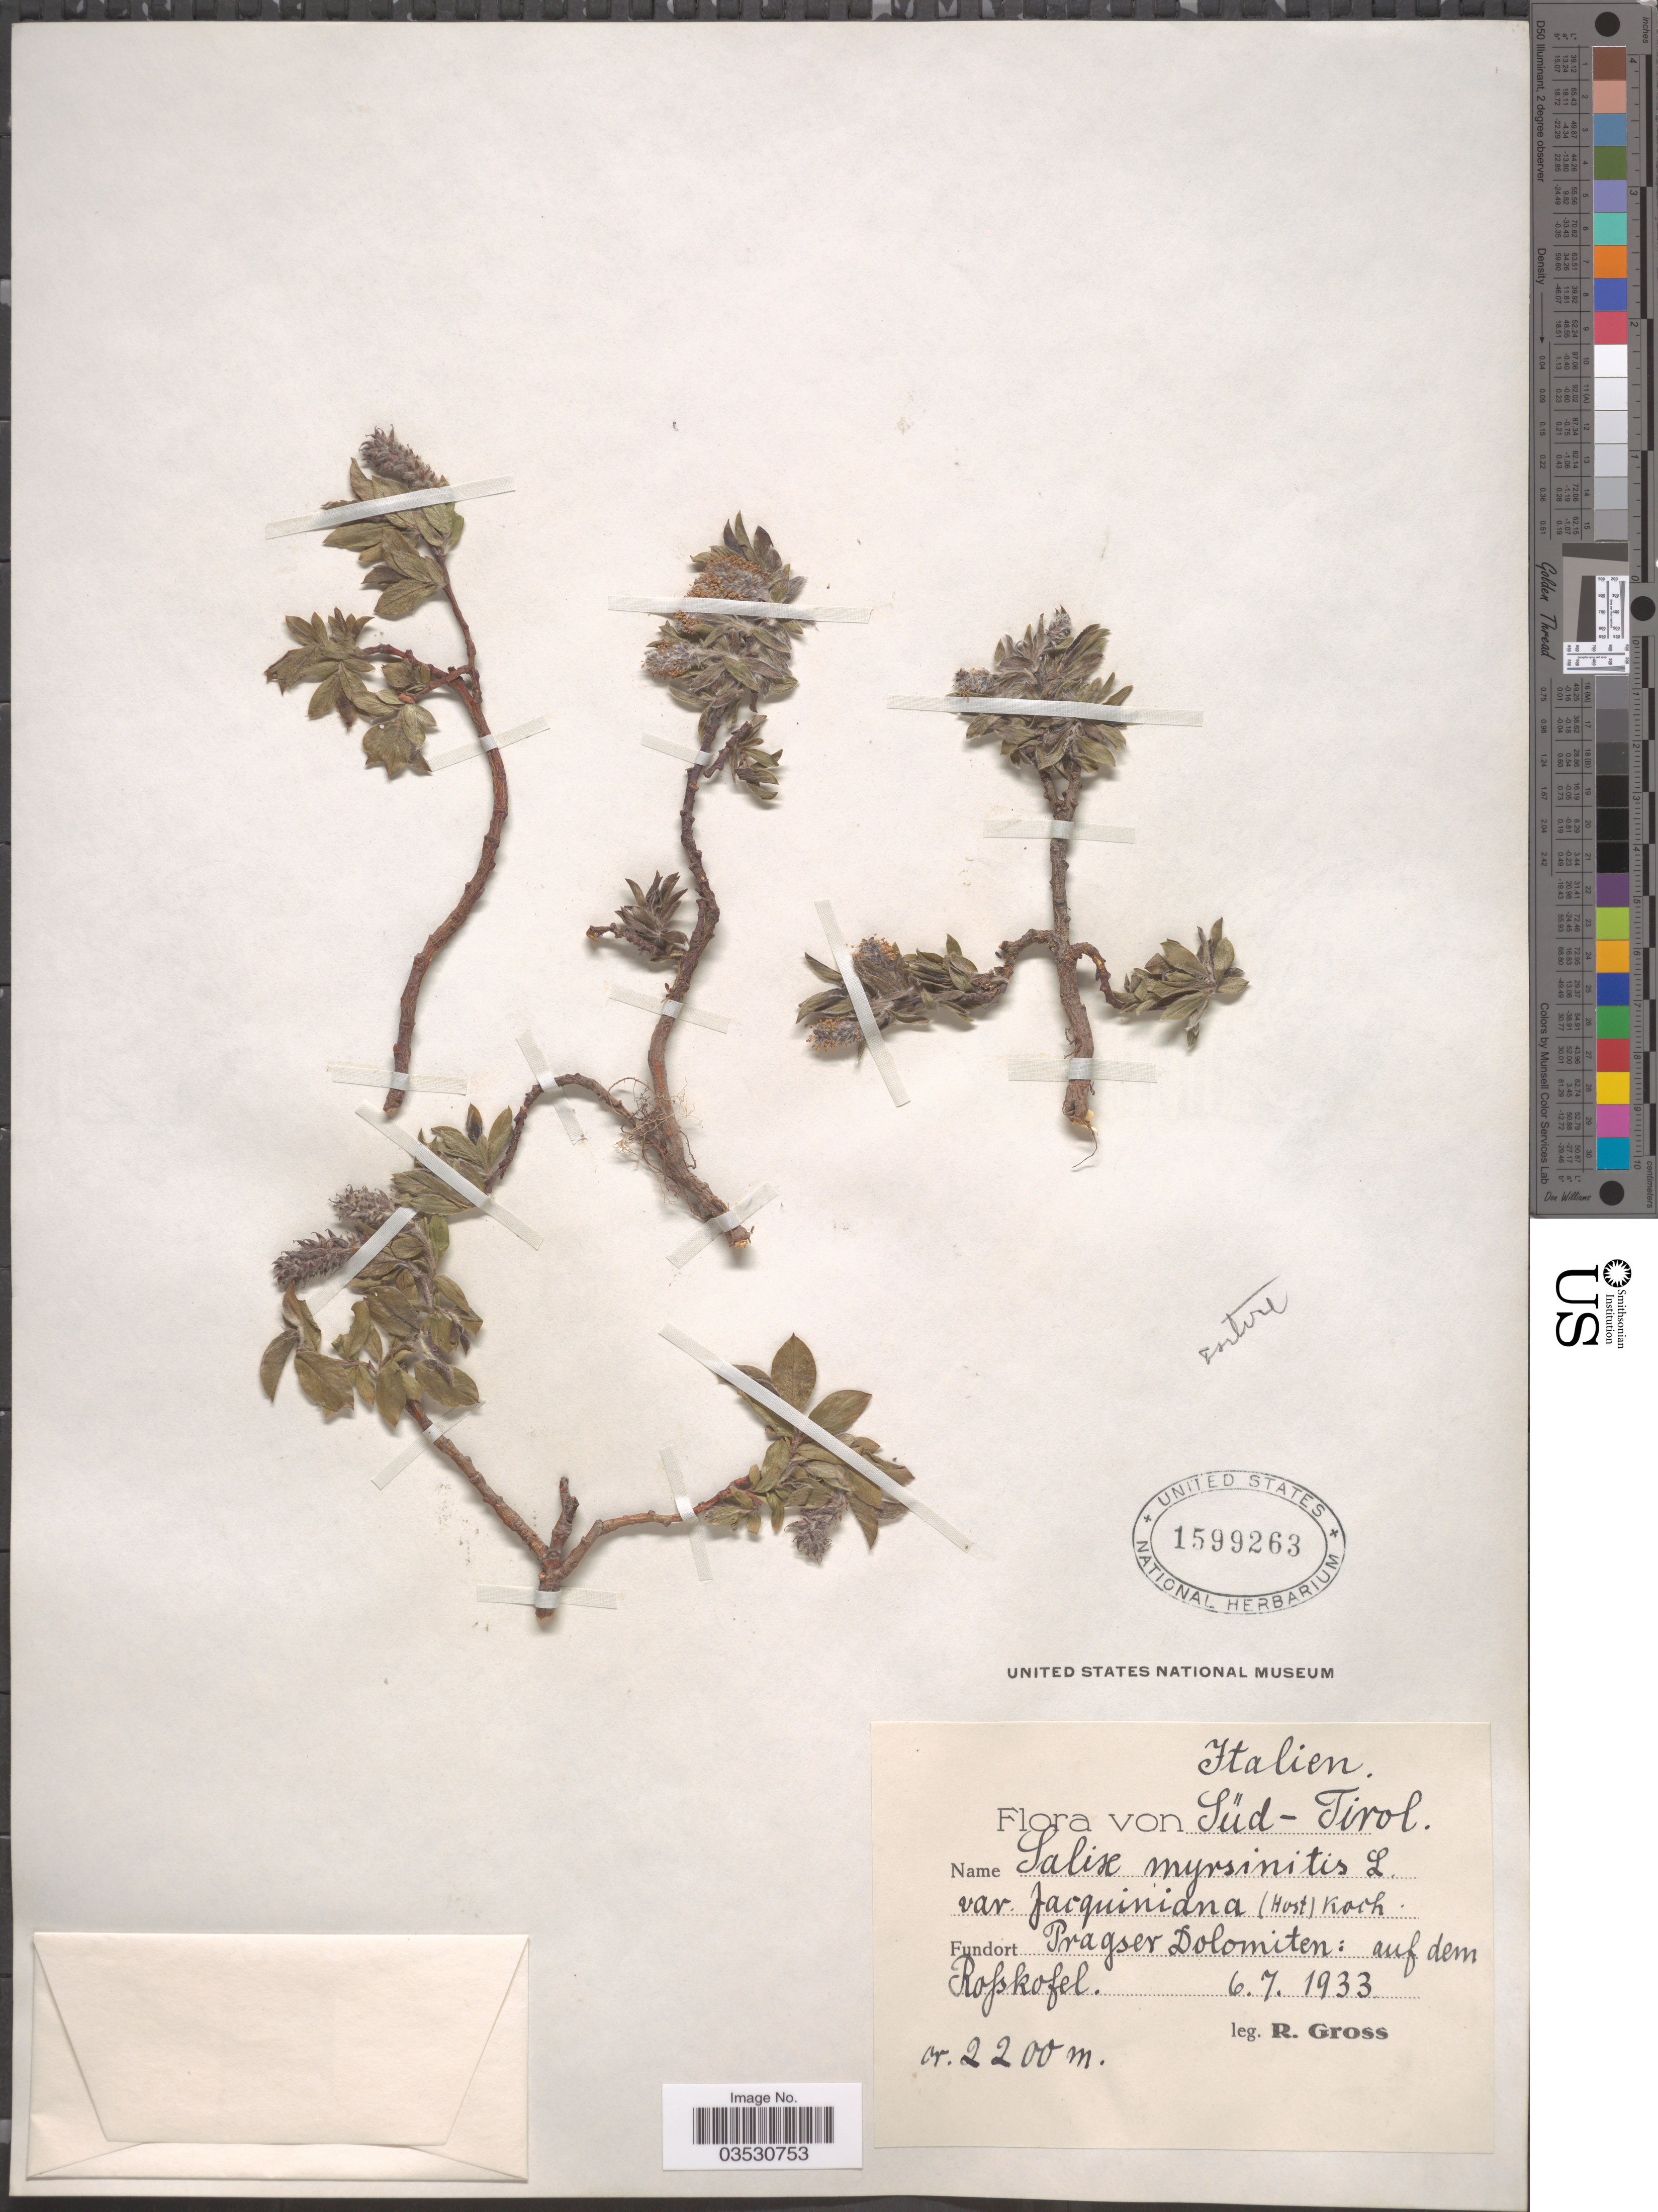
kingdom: Plantae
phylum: Tracheophyta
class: Magnoliopsida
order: Malpighiales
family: Salicaceae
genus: Salix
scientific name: Salix myrsinites var. jacquiniana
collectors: R. Gross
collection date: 1933-07-06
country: Italy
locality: Süd-Tirol. Pragser Dolomiten: auf dem Rofskofel.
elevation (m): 2200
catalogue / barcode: US 1599263